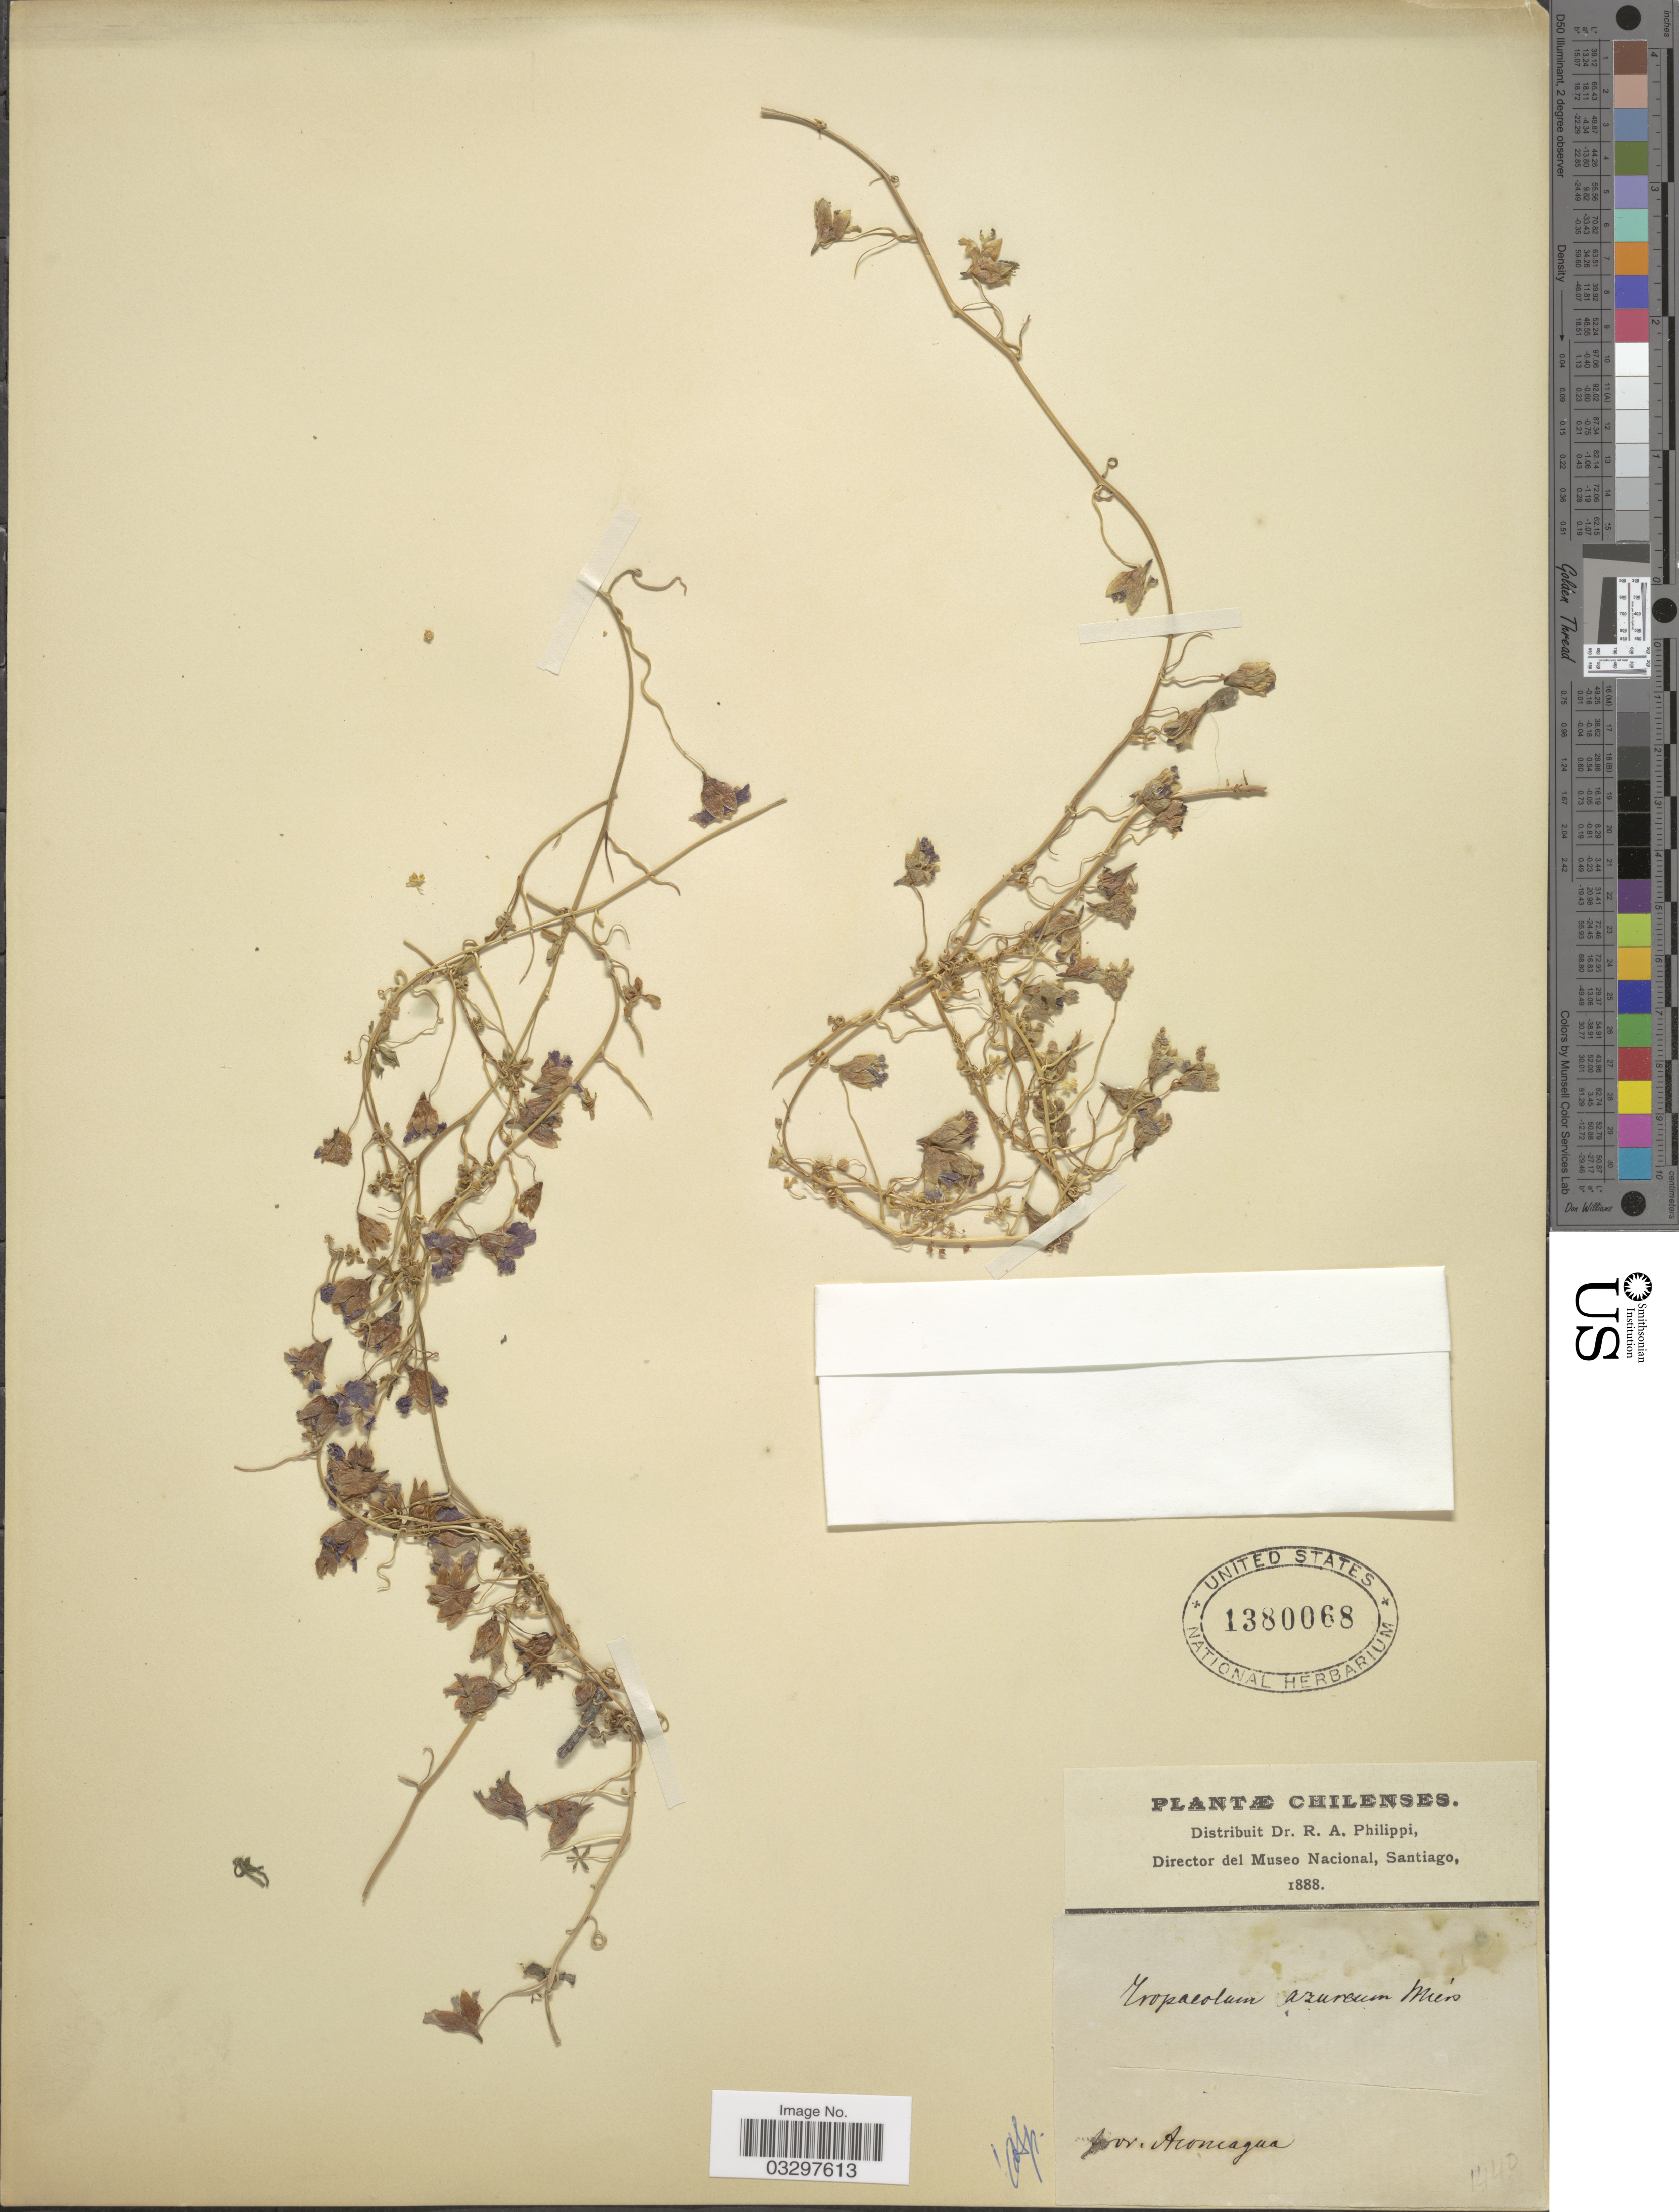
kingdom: Plantae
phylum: Tracheophyta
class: Magnoliopsida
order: Brassicales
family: Tropaeolaceae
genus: Tropaeolum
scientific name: Tropaeolum azureum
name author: Bertero ex Colla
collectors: ex. herb. R.A. Philippi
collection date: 1888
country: Chile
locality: Prov. Aconcagua.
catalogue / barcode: US 1380068